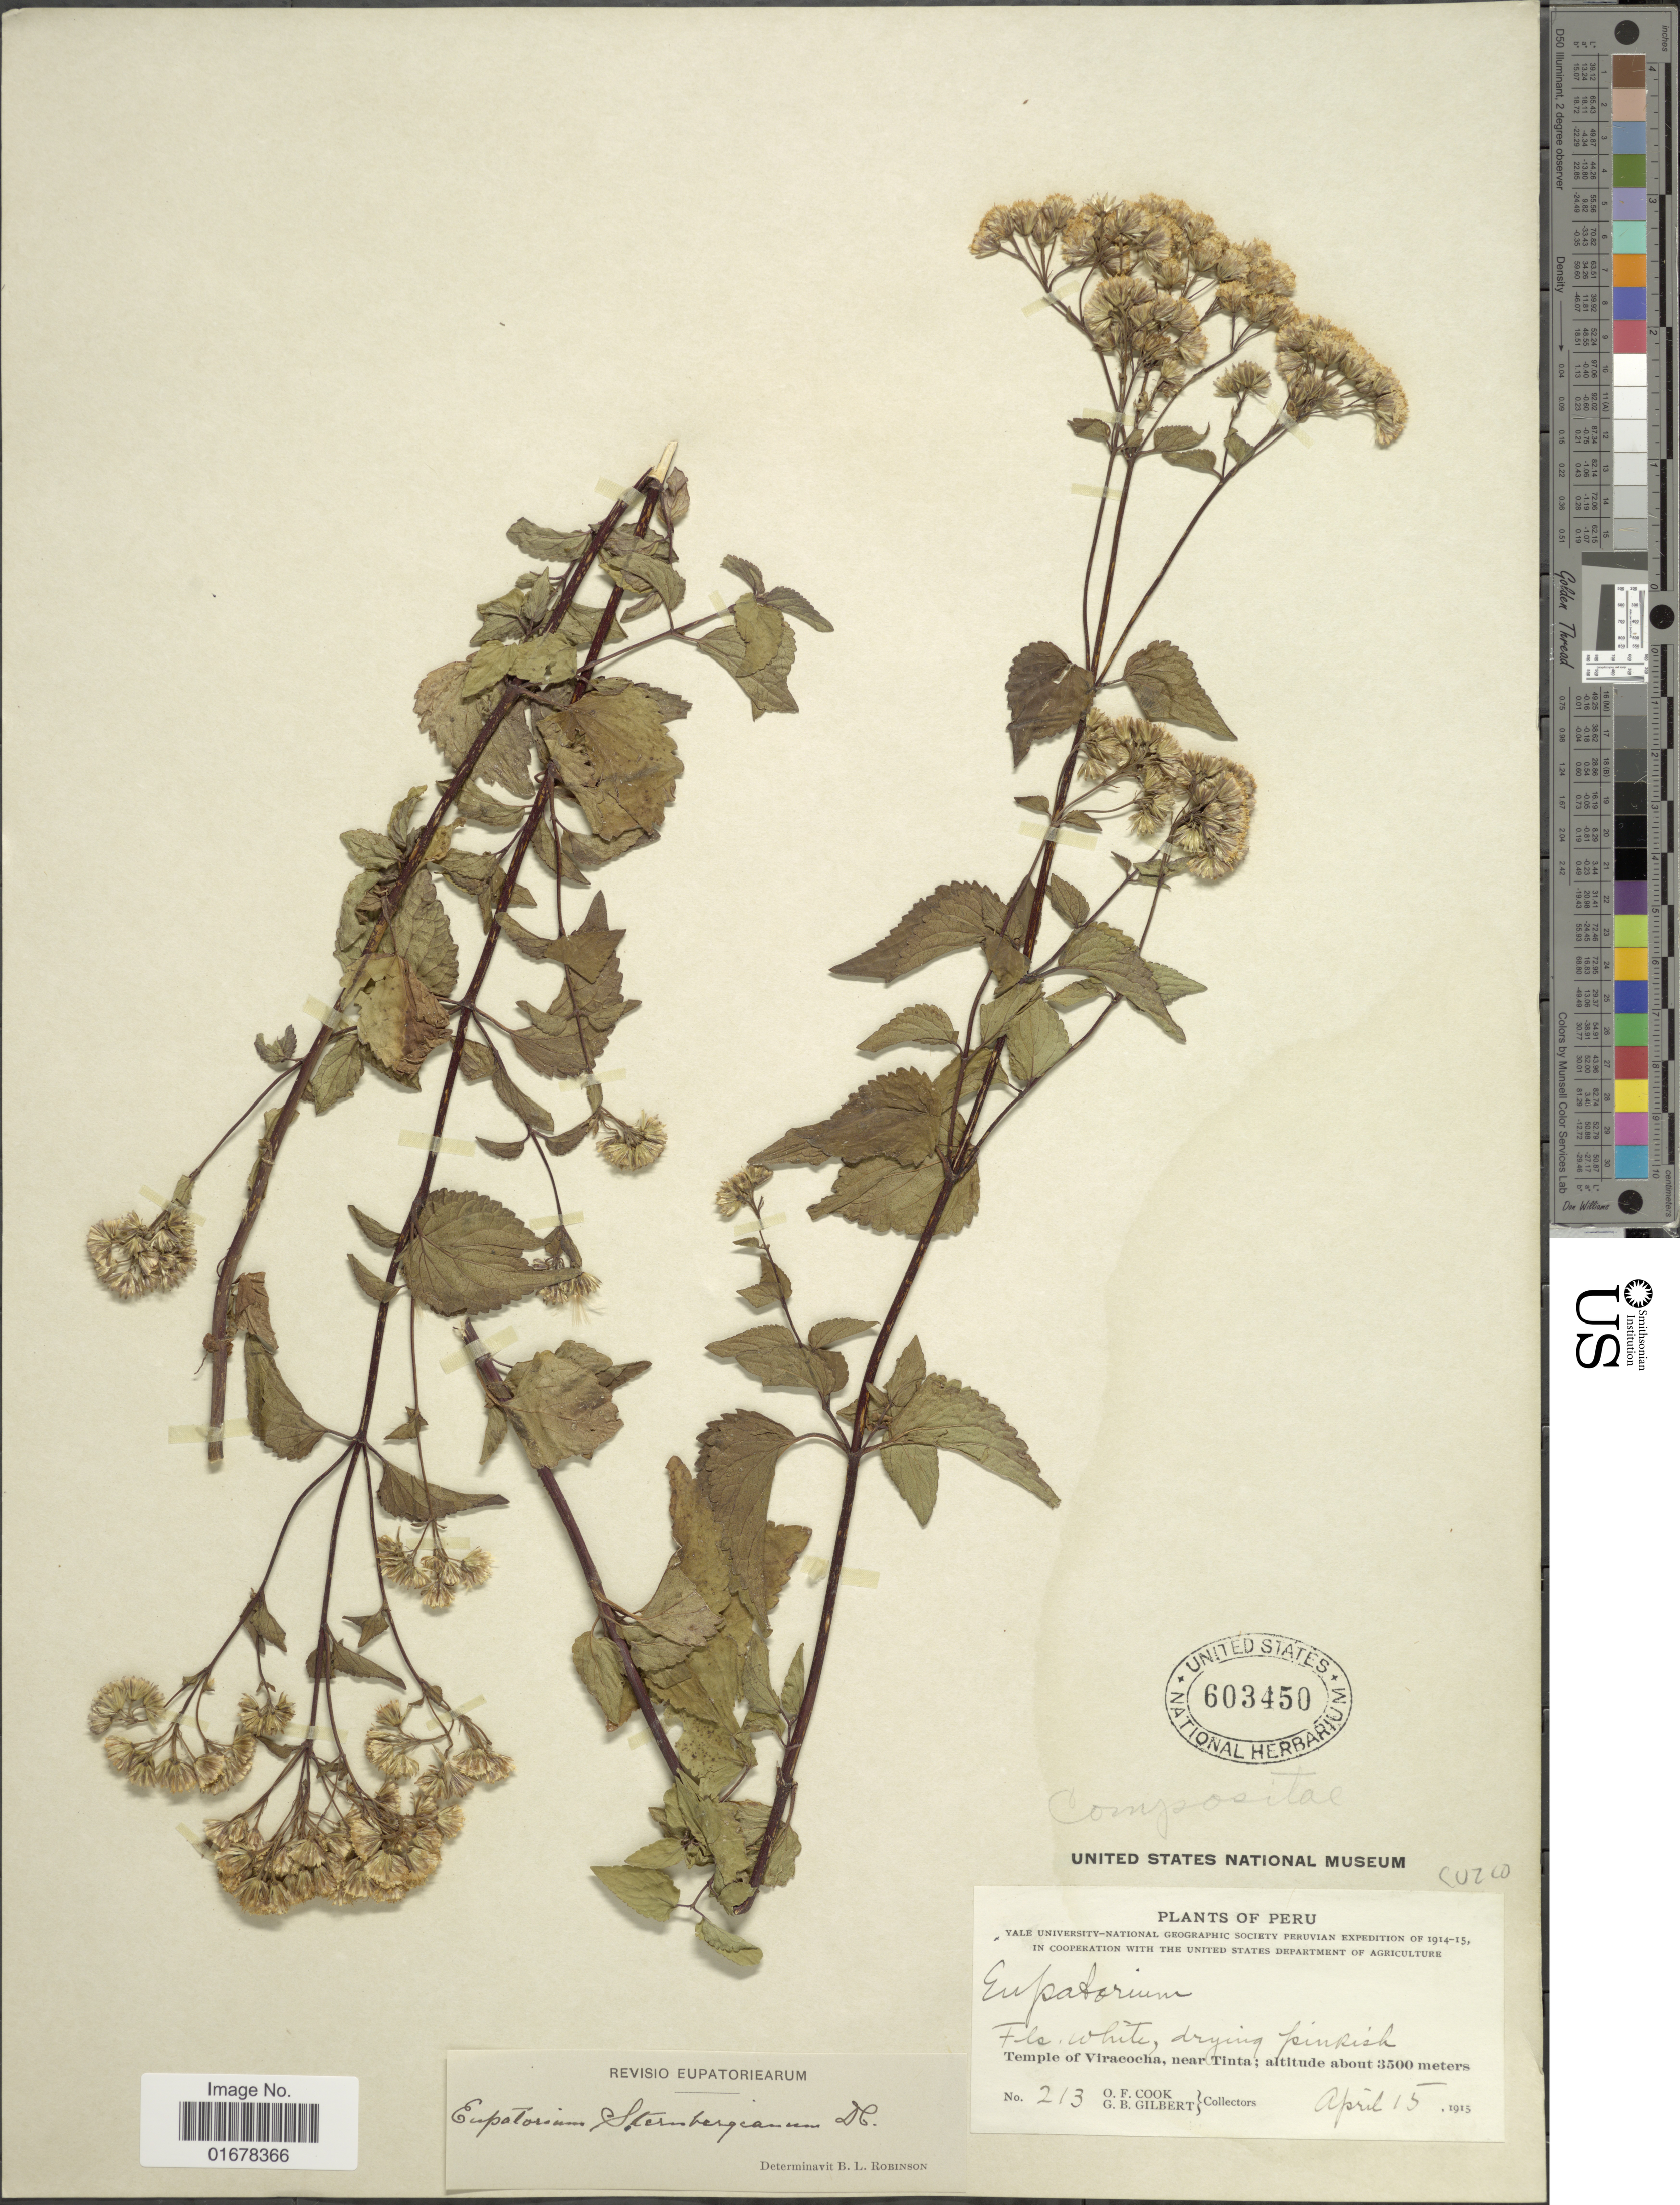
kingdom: Plantae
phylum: Tracheophyta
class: Magnoliopsida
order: Asterales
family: Asteraceae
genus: Ageratina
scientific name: Ageratina sternbergiana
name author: (DC.) R.M. King & H. Rob.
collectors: O. F. Cook & G. B. Gilbert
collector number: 213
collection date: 1915-04-15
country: Peru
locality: Temple of Viracoha, near Tinta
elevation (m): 3500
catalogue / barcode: US 603450